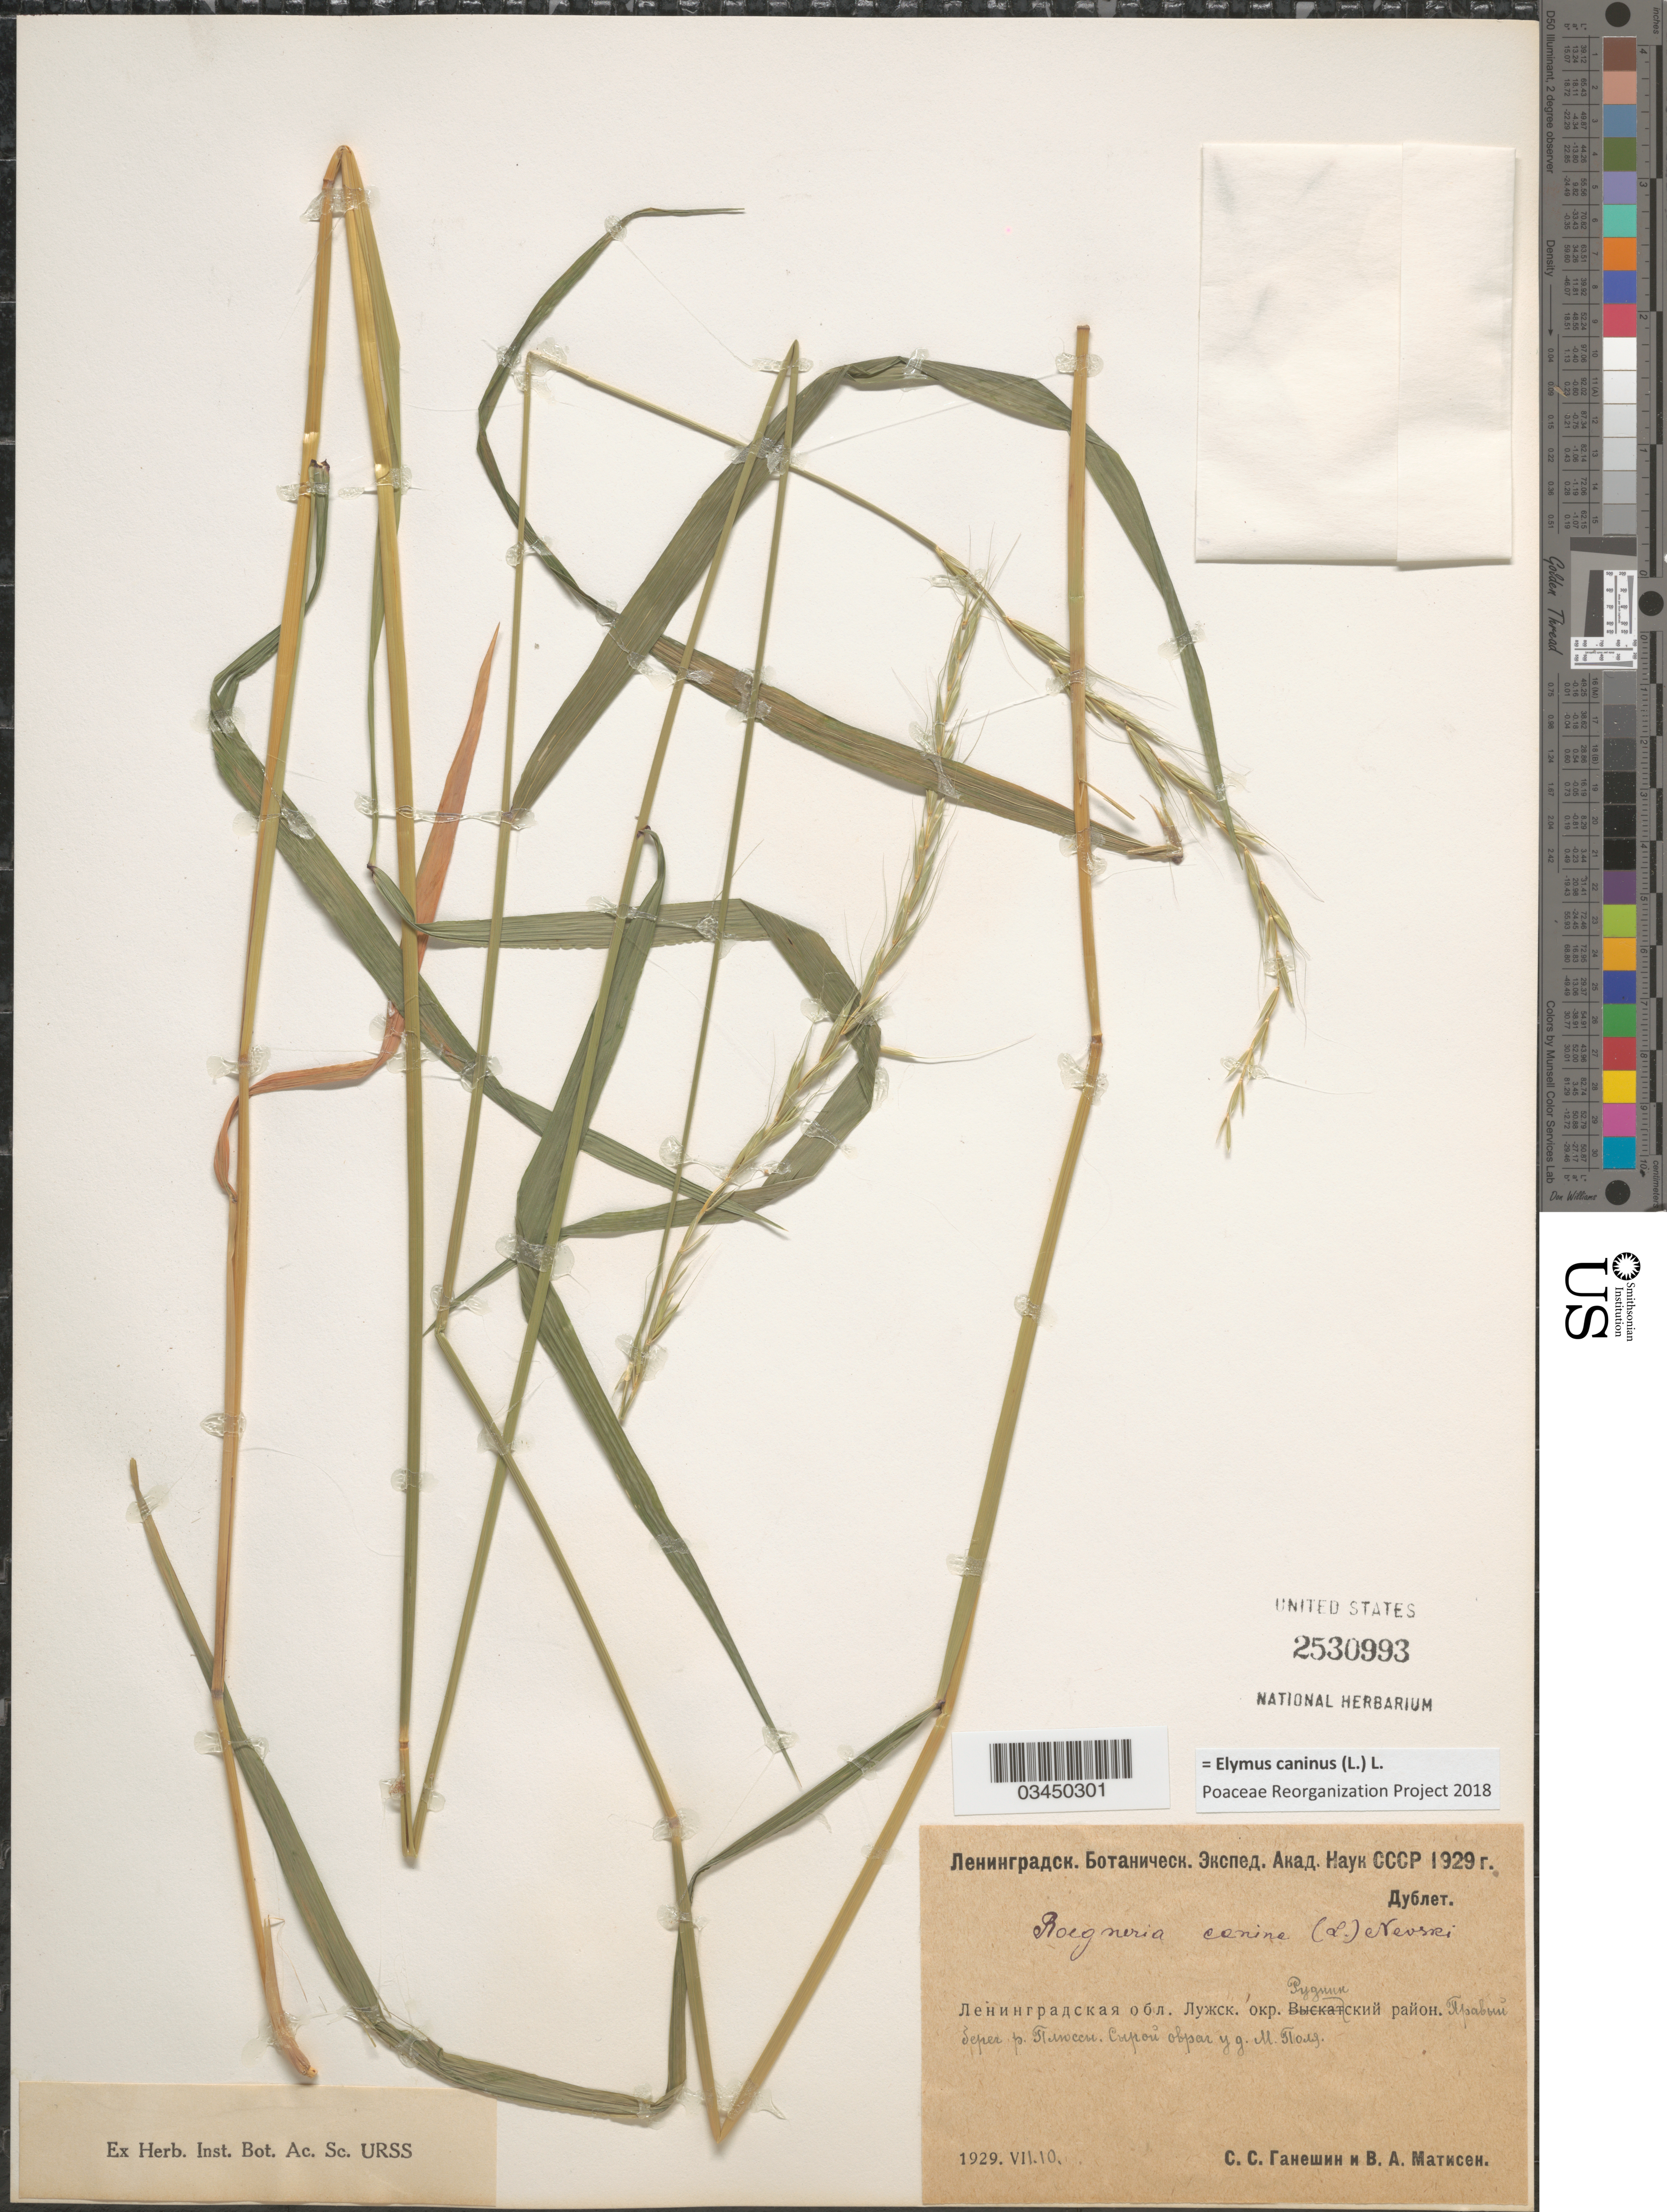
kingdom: Plantae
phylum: Tracheophyta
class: Liliopsida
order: Poales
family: Poaceae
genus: Elymus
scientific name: Elymus caninus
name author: (L.) L.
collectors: S. Ganeshin & V. Matisen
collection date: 1929-07-10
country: Russian Federation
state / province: Leningrad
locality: Right shore of river Plyussa near village Malye Polya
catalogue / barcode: US 2530993